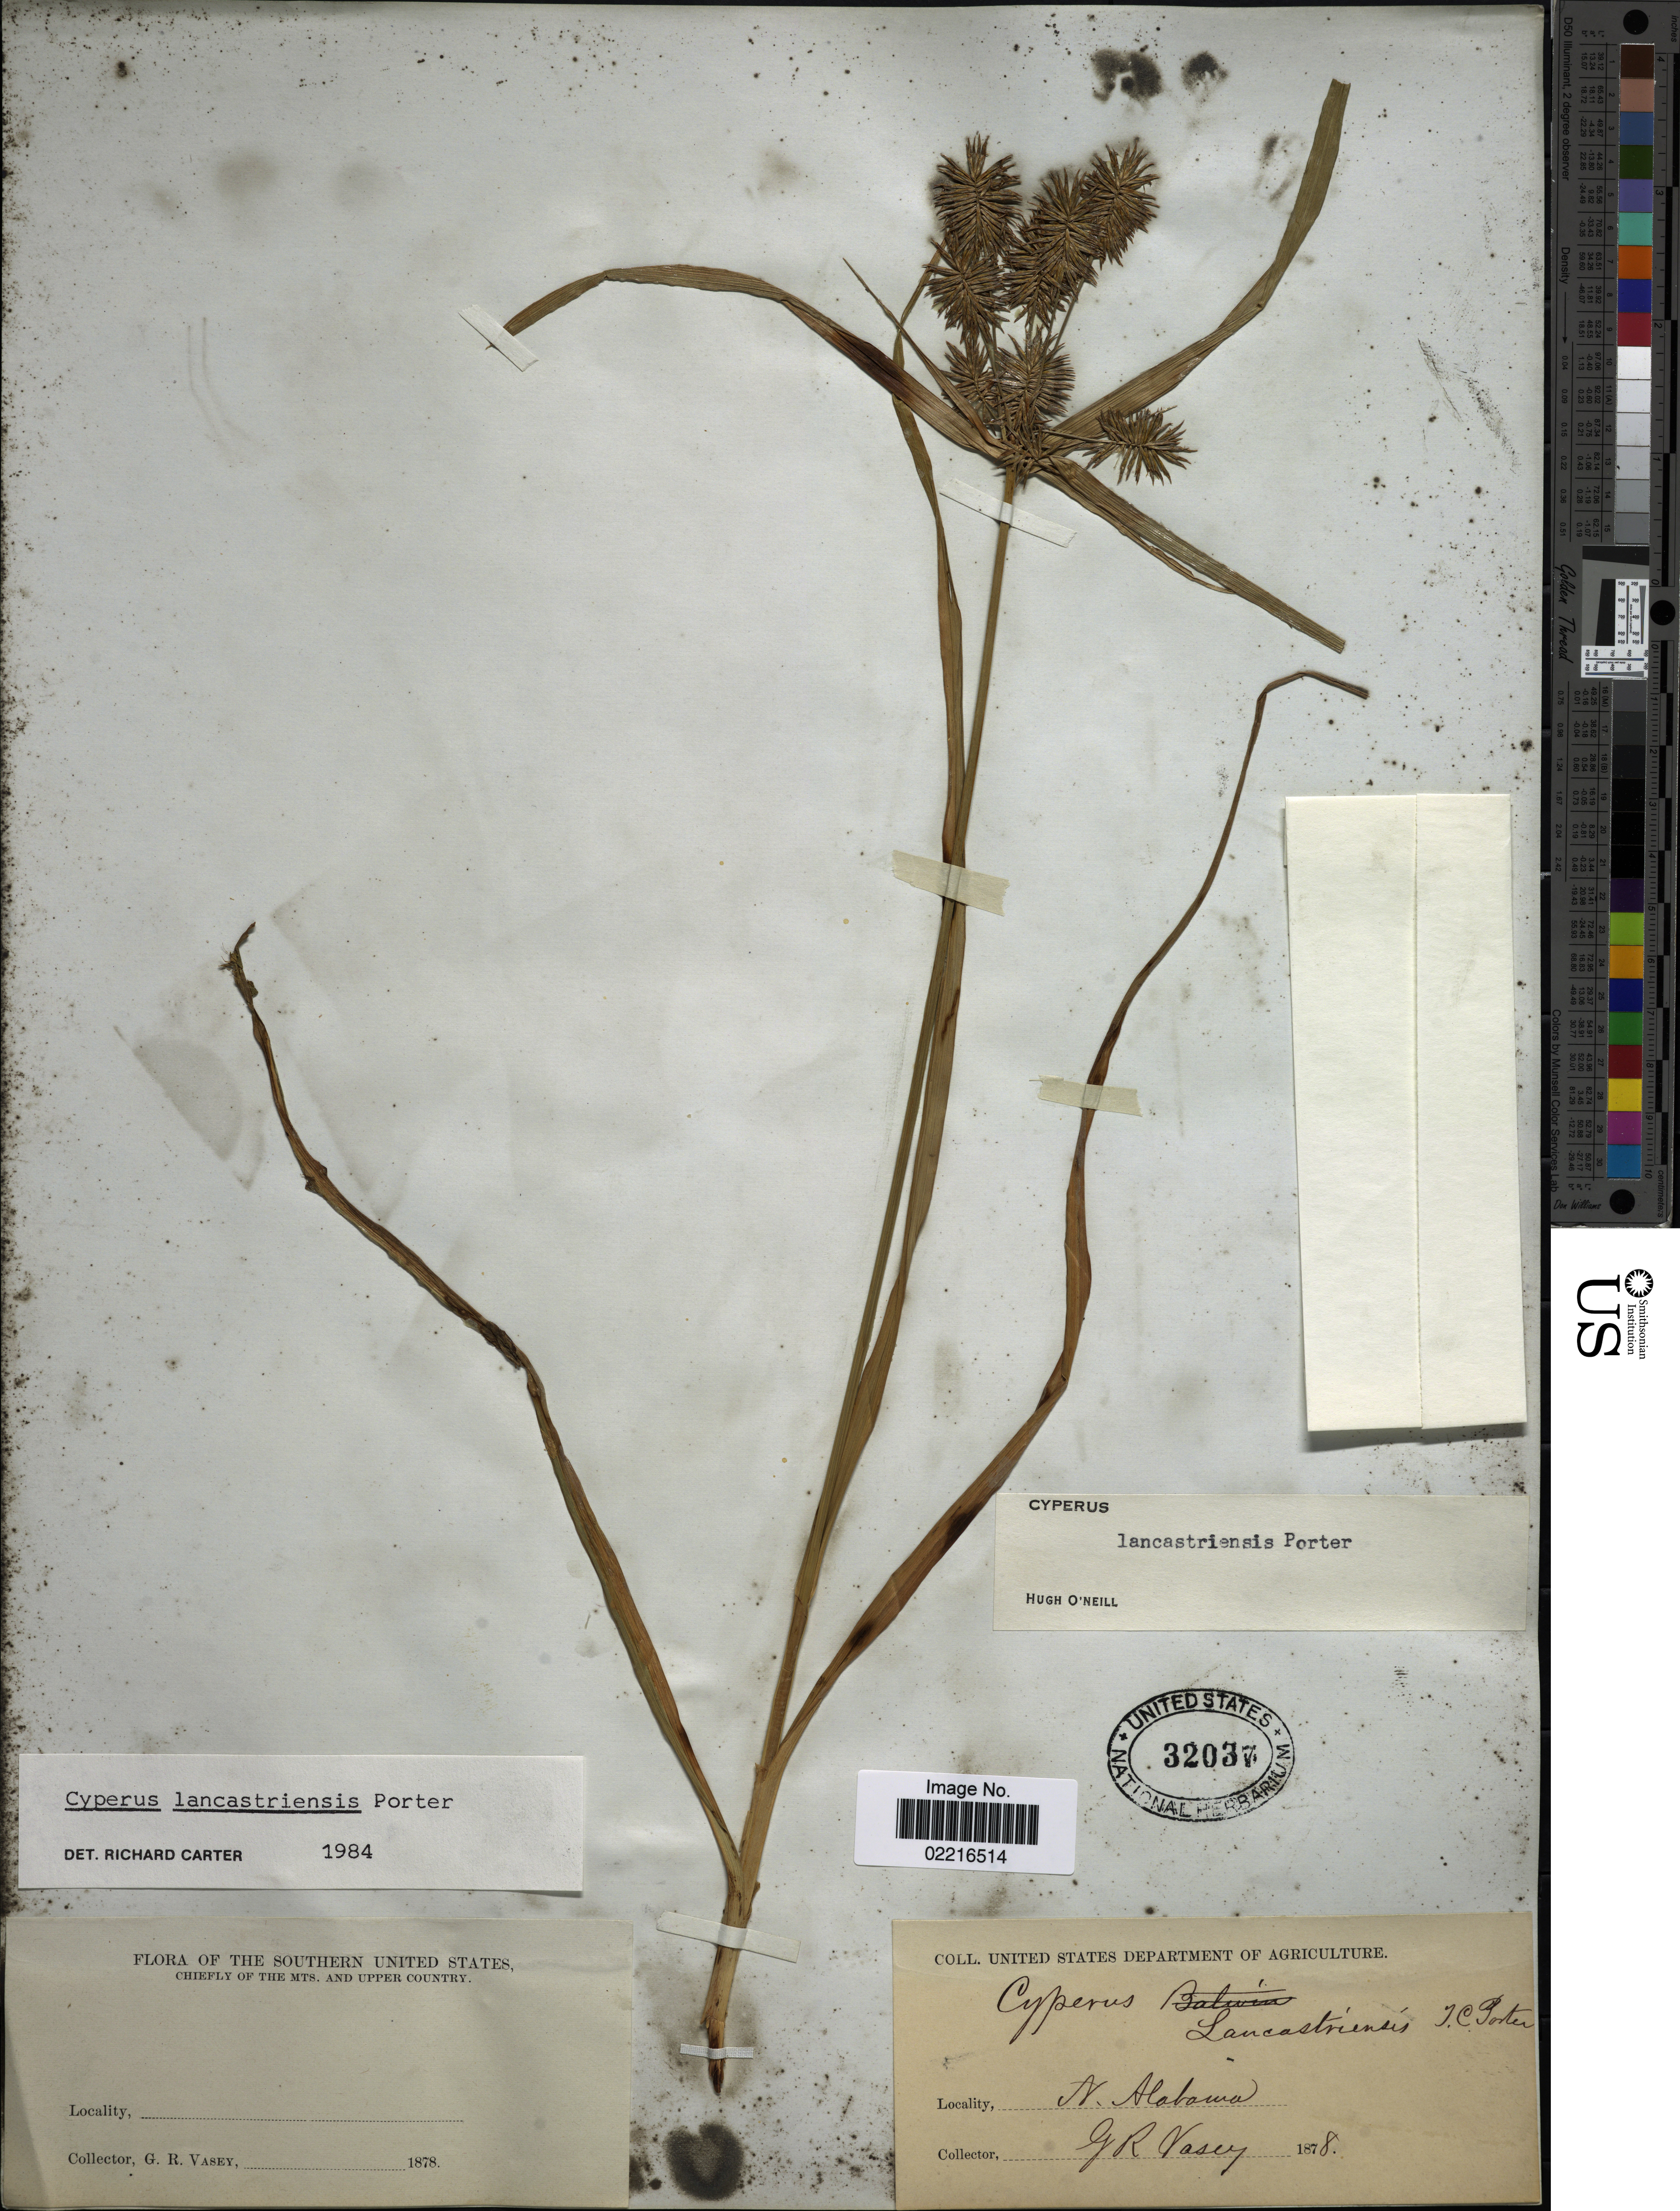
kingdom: Plantae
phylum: Tracheophyta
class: Liliopsida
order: Poales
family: Cyperaceae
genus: Cyperus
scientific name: Cyperus lancastriensis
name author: Porter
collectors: G. R. Vasey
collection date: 1878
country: United States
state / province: Alabama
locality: Southern United States, Mts and upper Country, N. Alabama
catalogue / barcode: US 32037